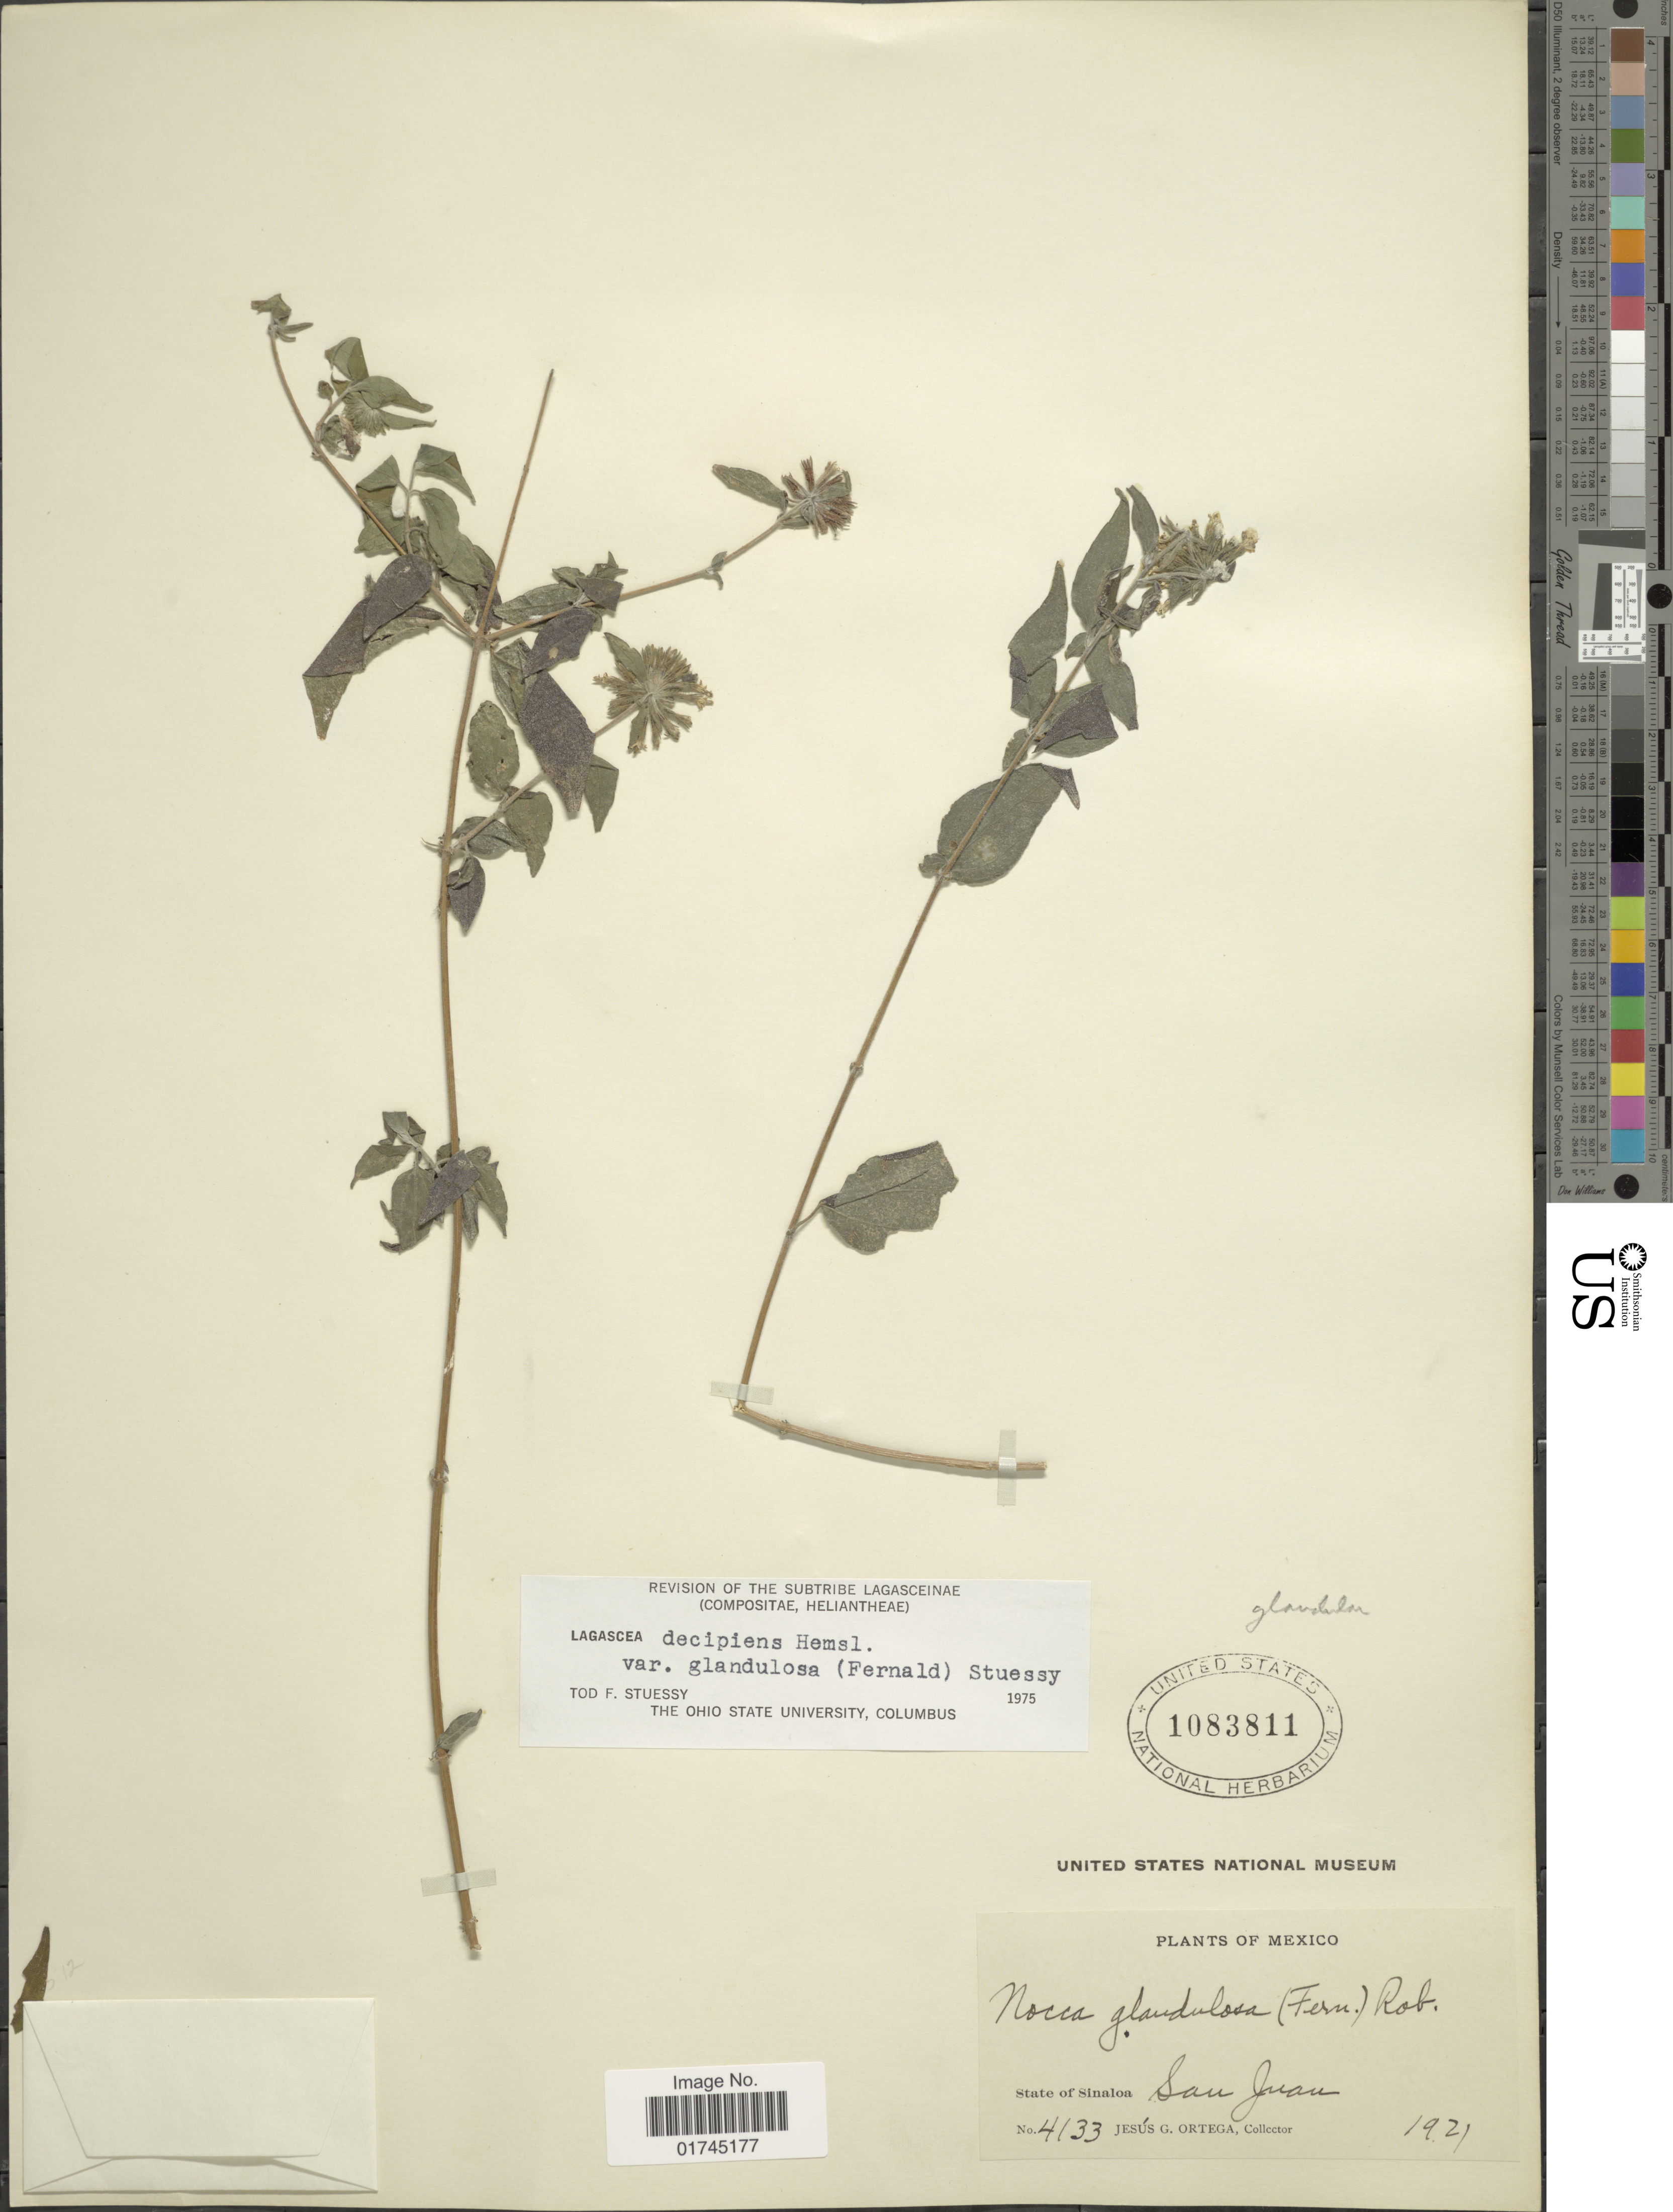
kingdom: Plantae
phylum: Tracheophyta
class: Magnoliopsida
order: Asterales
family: Asteraceae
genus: Lagascea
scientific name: Lagascea decipiens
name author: Hemsl.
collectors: J. Ortega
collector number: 4133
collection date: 1921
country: Mexico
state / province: Sinaloa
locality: San Juan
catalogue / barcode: US 1083811